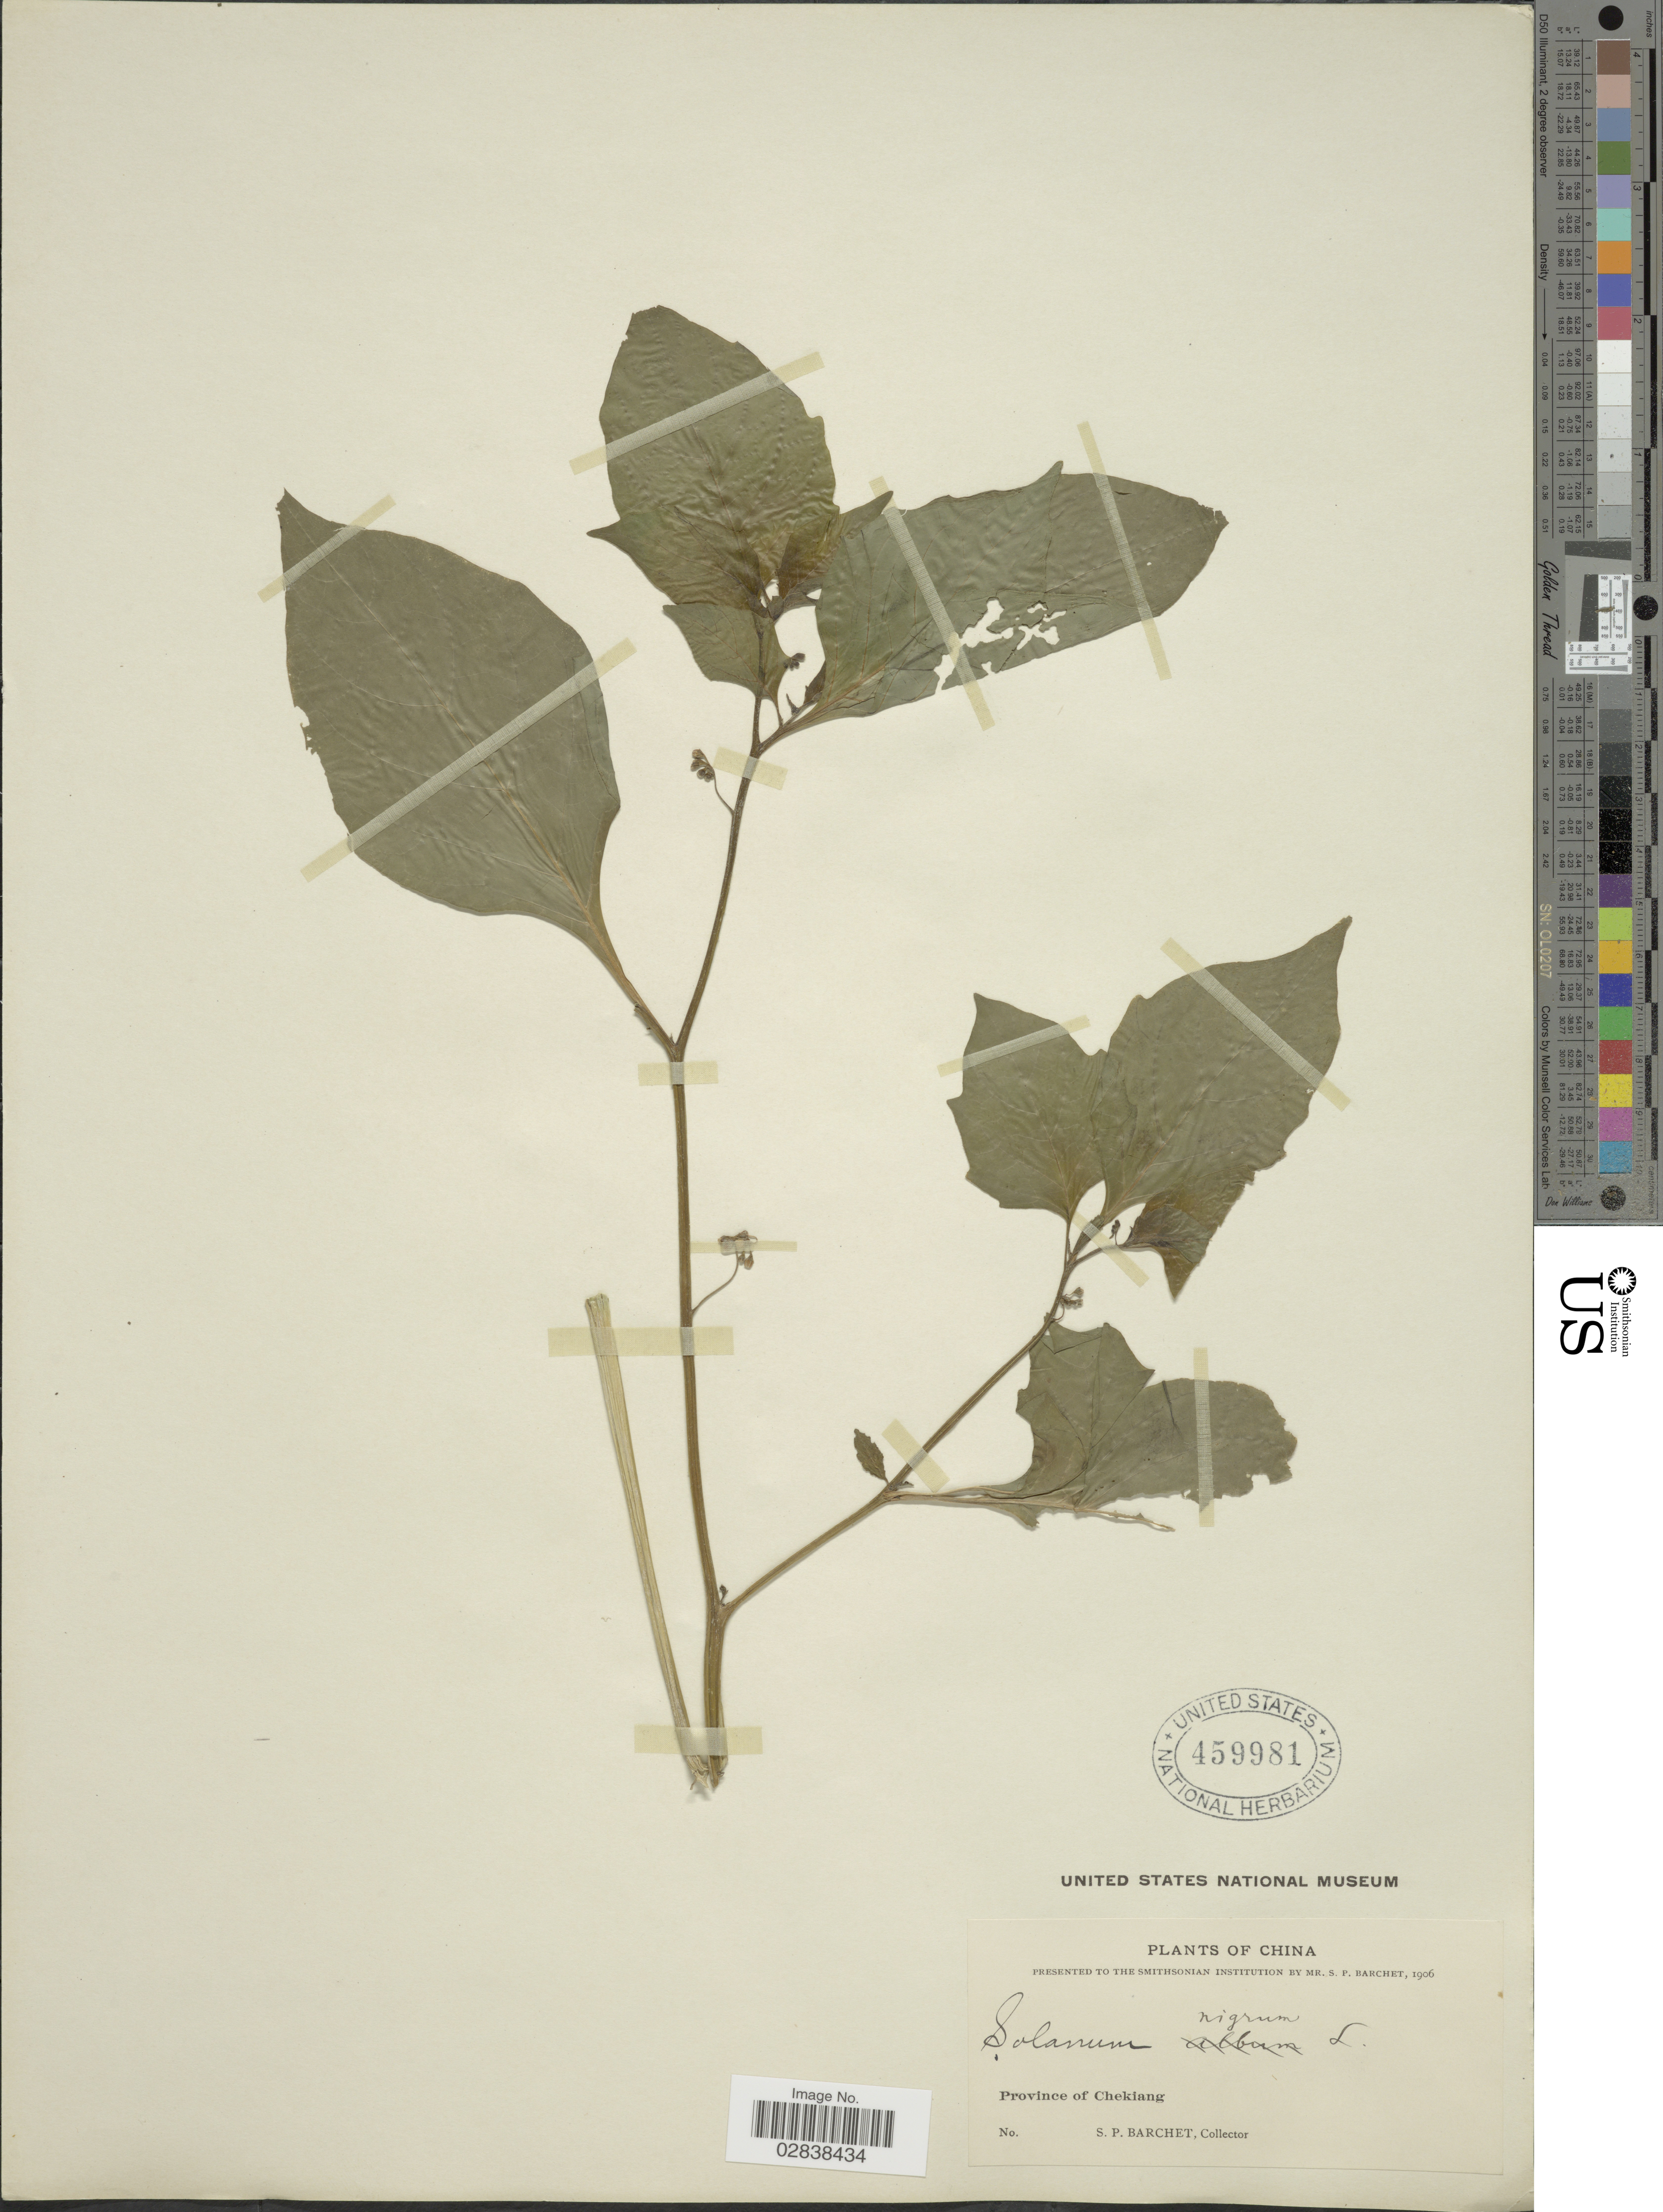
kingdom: Plantae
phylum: Tracheophyta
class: Magnoliopsida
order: Solanales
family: Solanaceae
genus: Solanum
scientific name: Solanum nigrum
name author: L.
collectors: S. P. Barchet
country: China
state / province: Zhejiang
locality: Province of Chekiang.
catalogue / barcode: US 459981